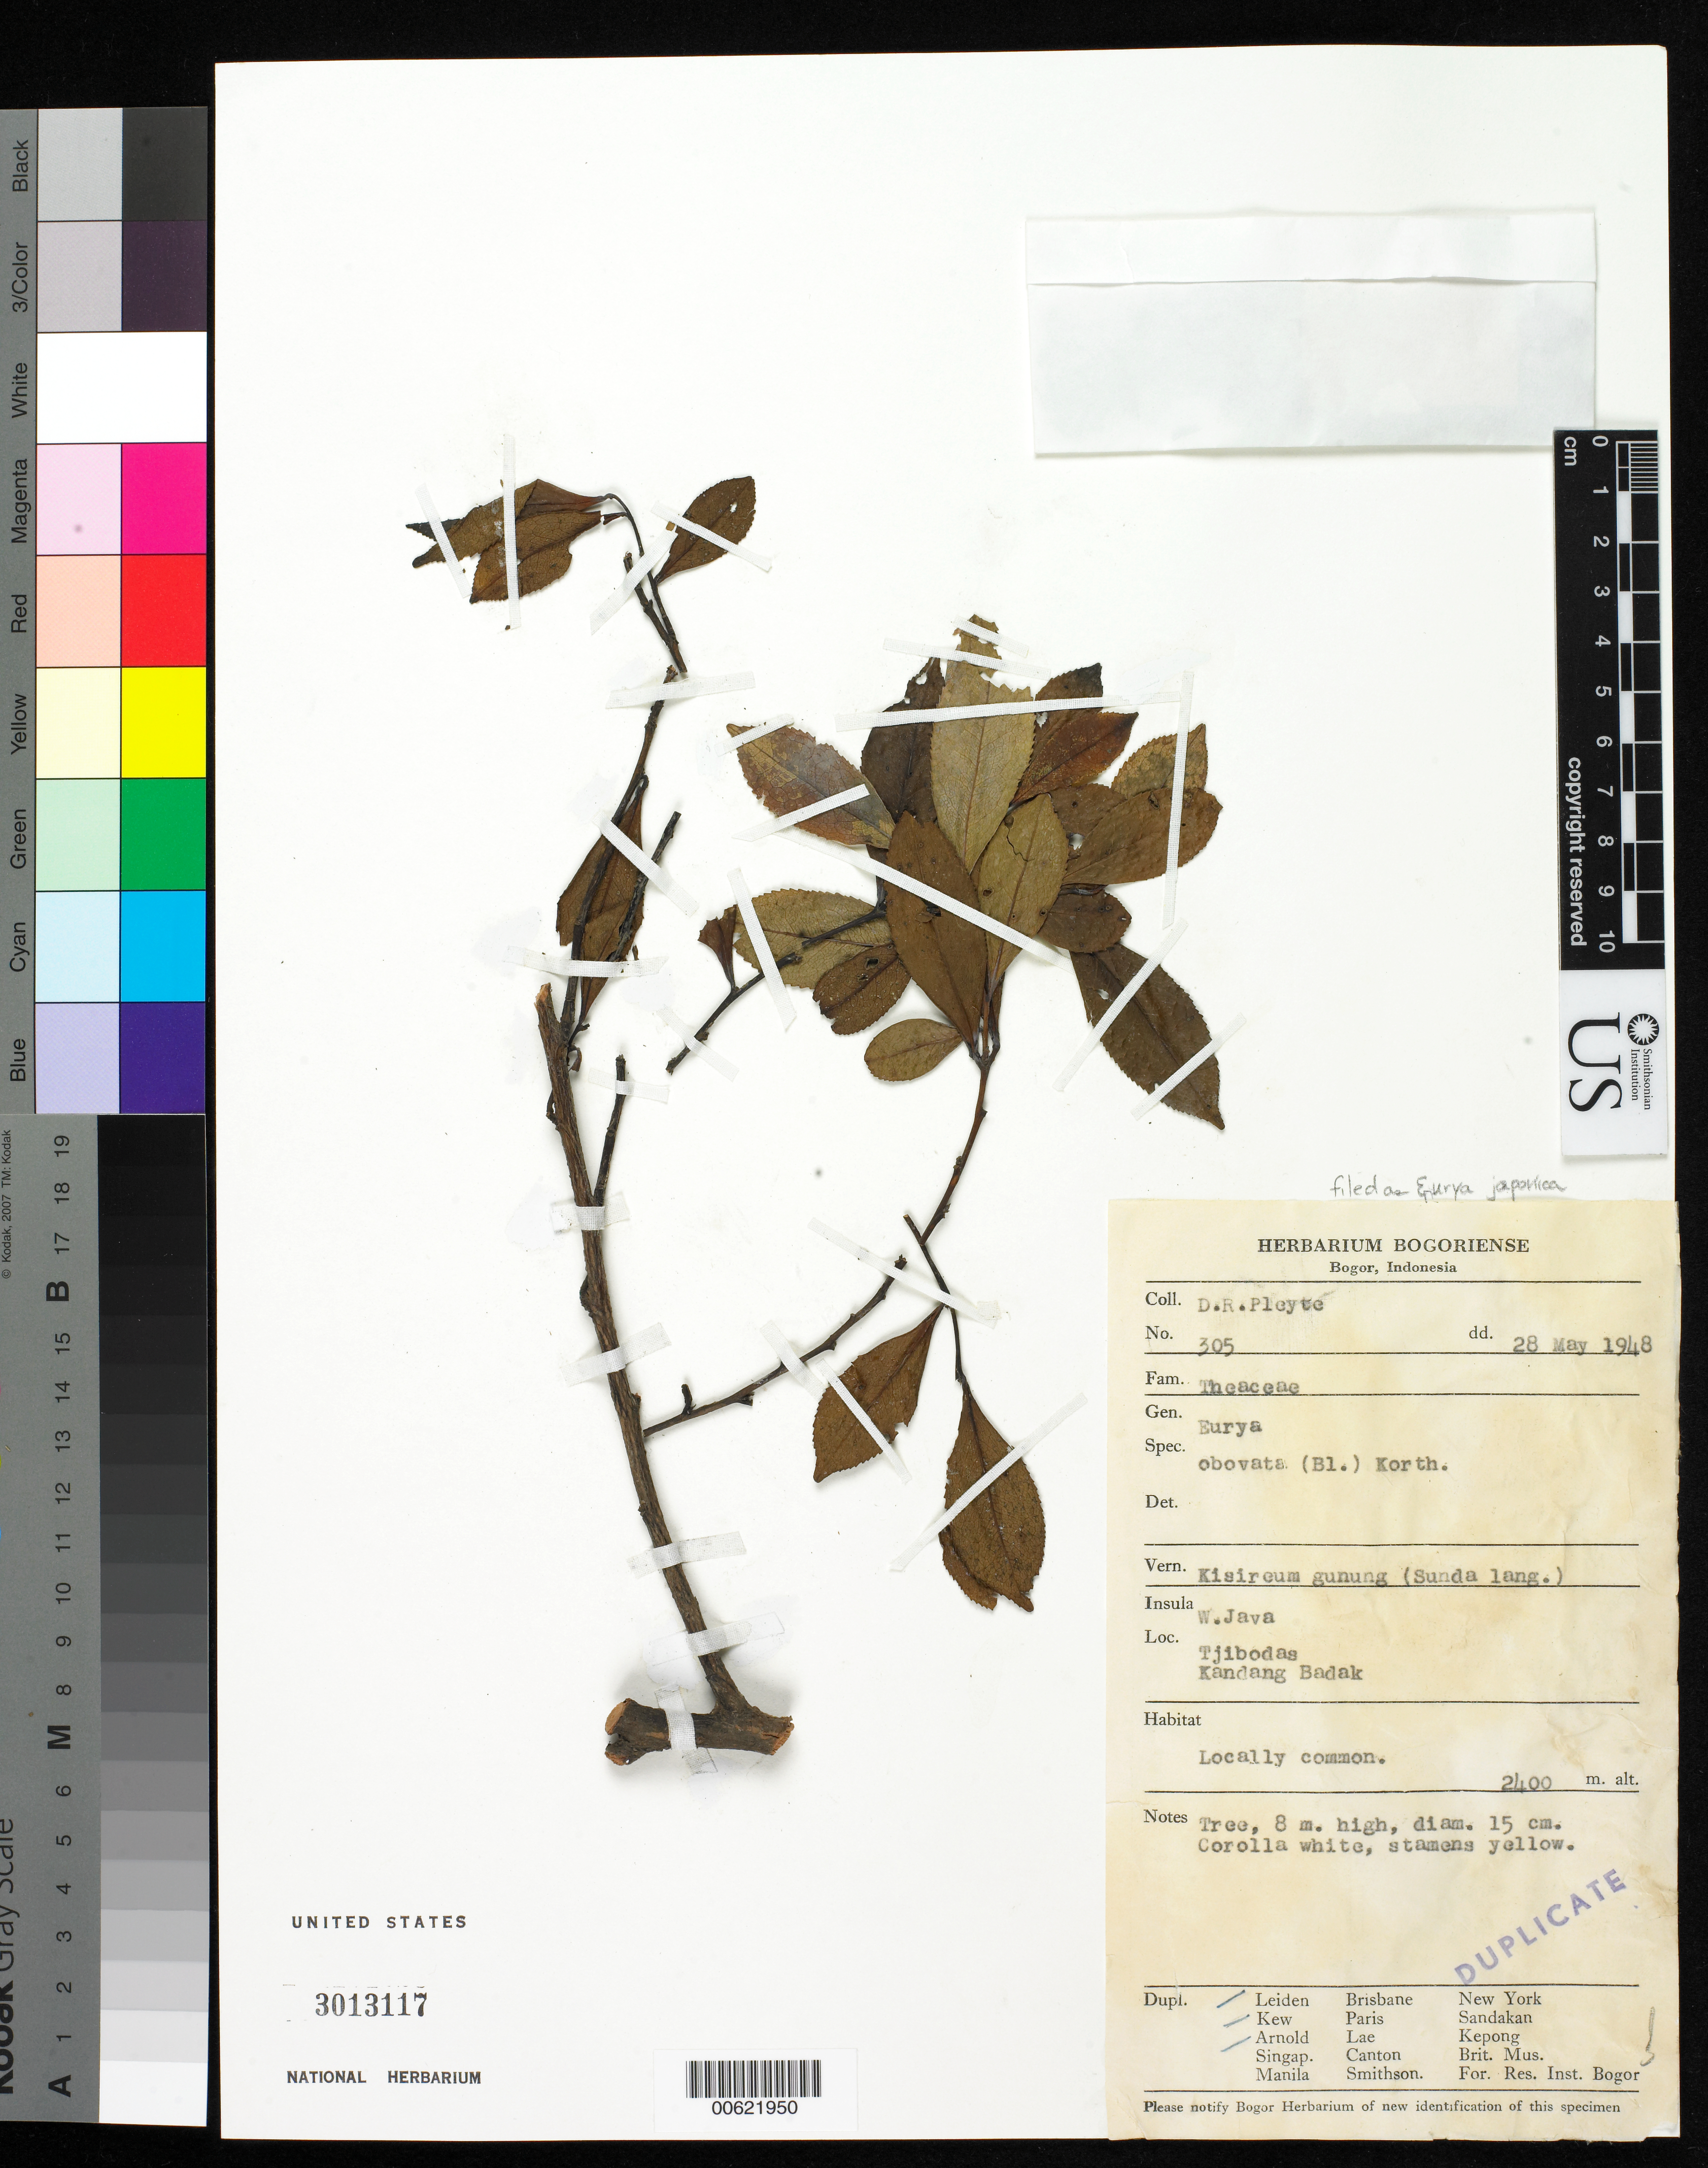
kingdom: Plantae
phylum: Tracheophyta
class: Magnoliopsida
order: Ericales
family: Pentaphylacaceae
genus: Eurya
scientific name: Eurya japonica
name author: Thunb.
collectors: D. Pleyte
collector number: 305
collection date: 1948-05-28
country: Indonesia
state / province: Java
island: Java I.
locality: Tjibodas, Kandang Badak, West Java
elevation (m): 2400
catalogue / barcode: US 3013117